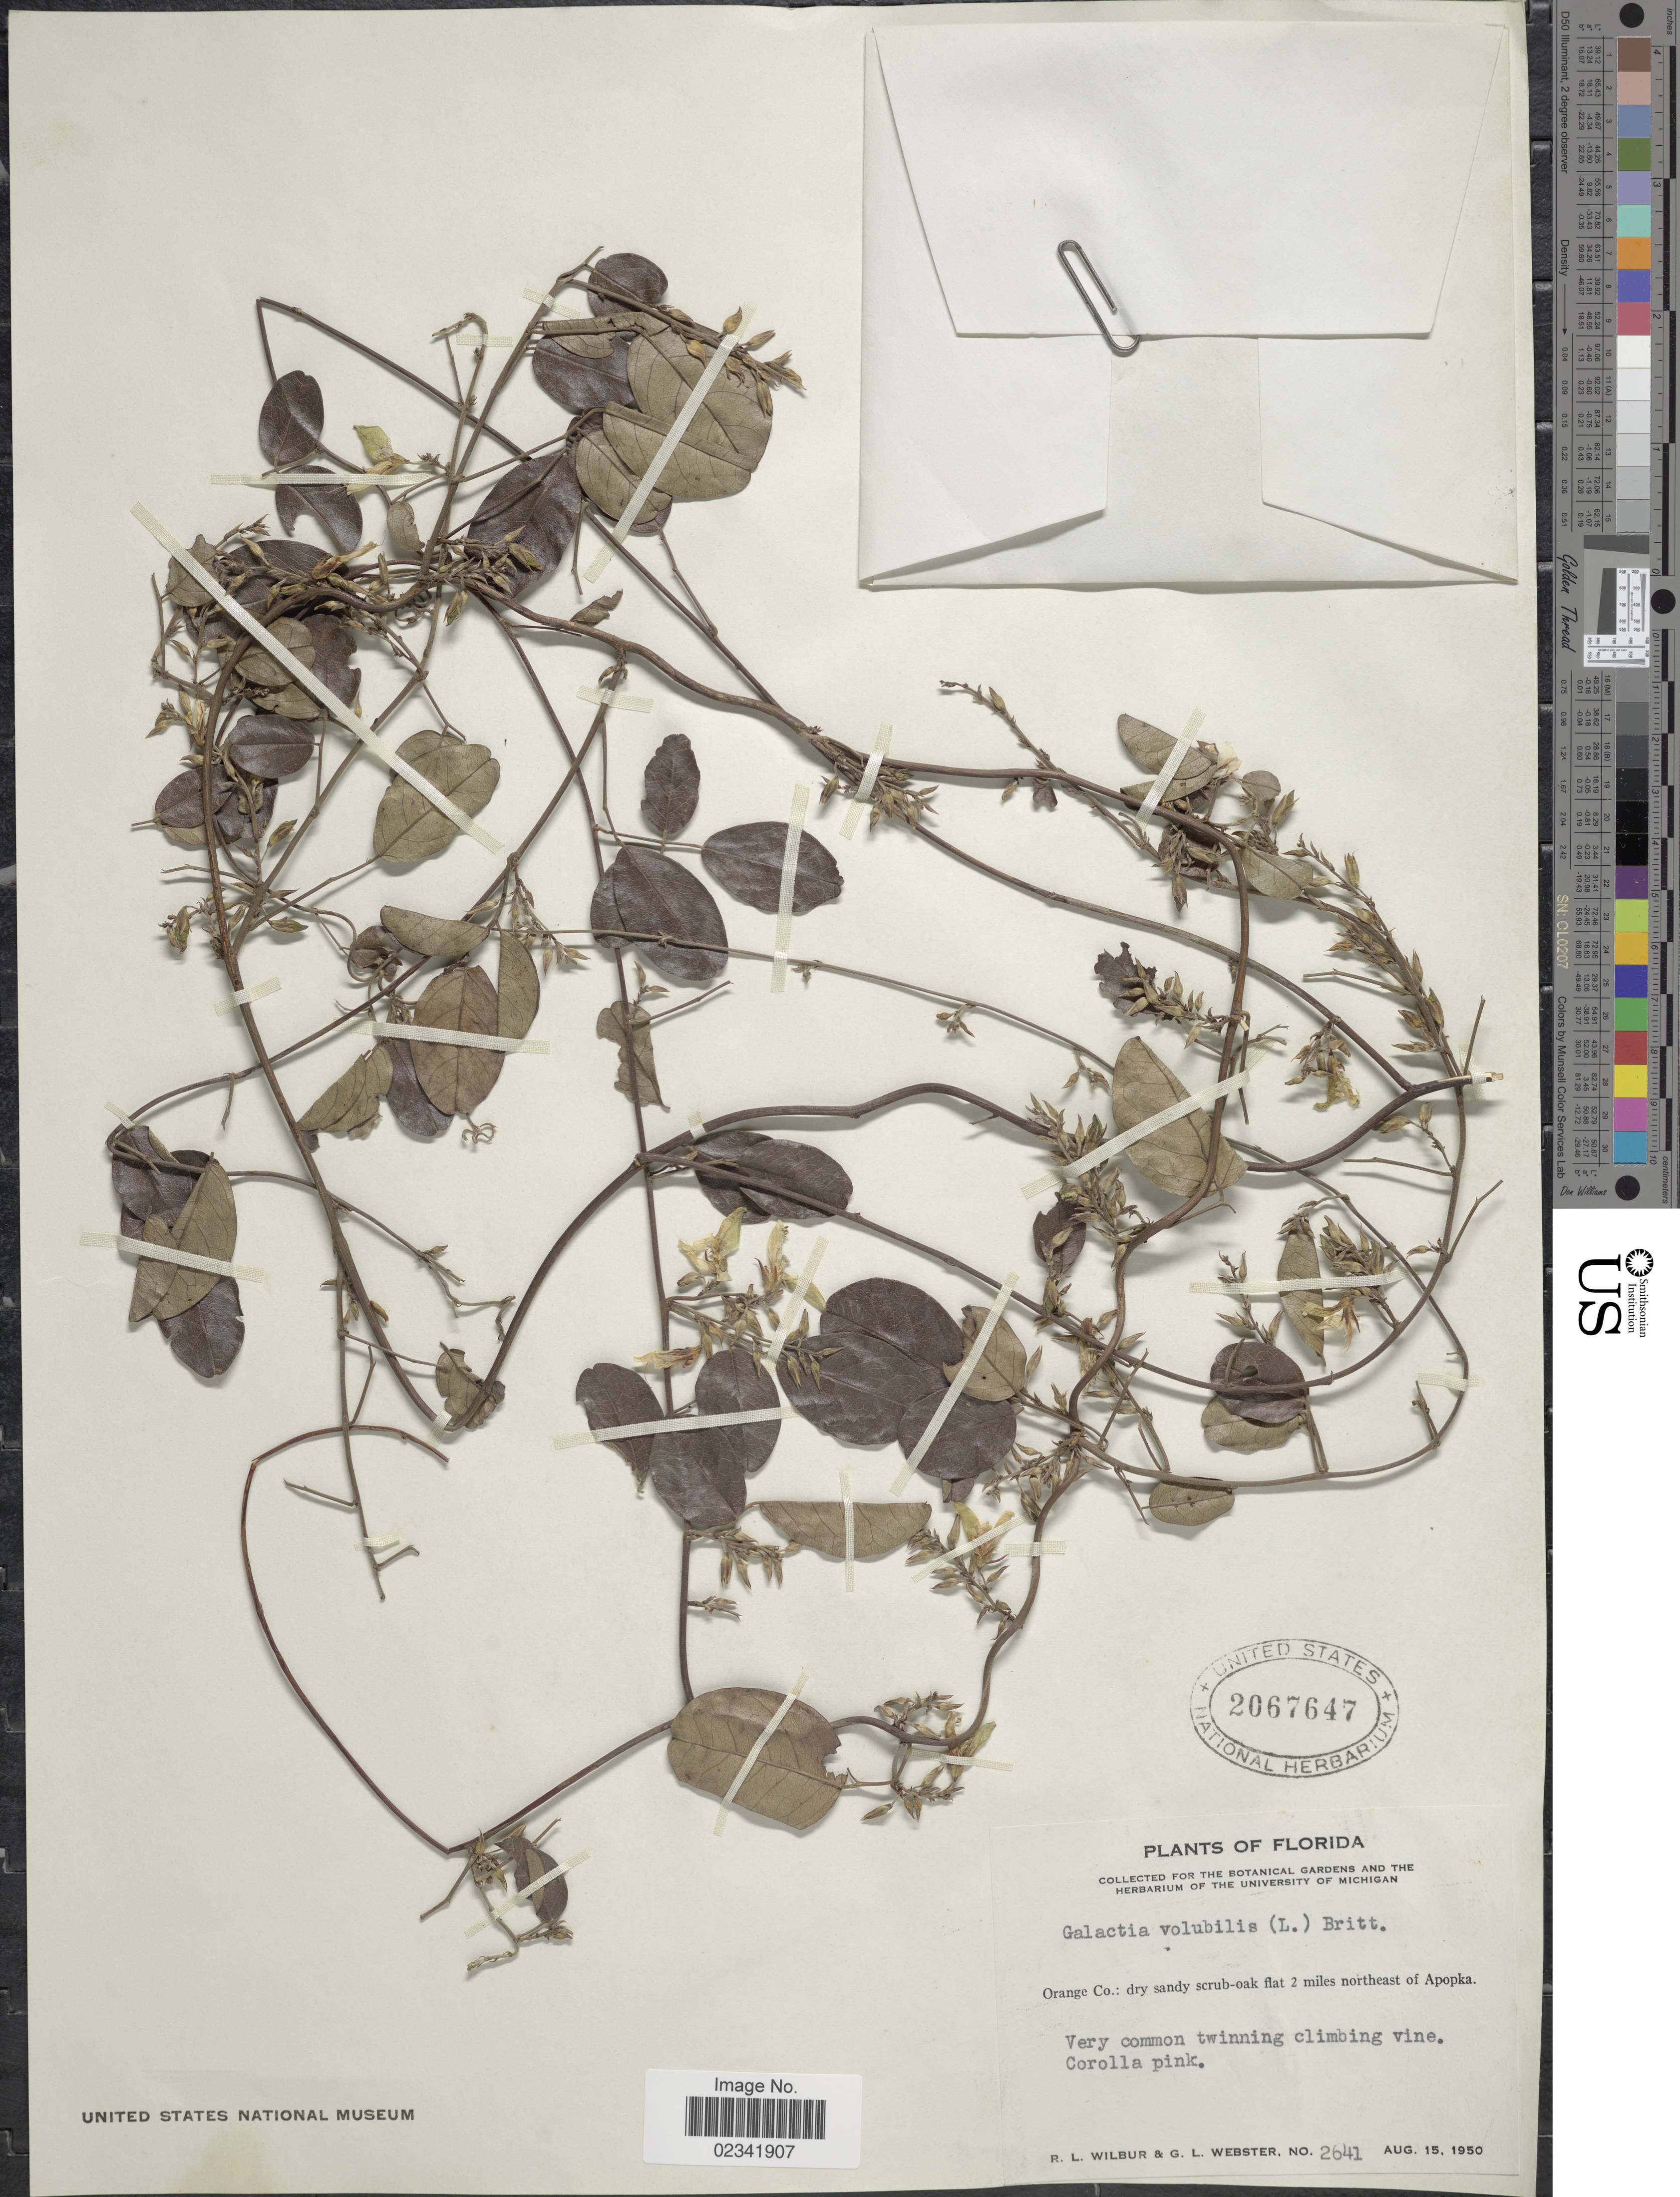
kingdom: Plantae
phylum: Tracheophyta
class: Magnoliopsida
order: Fabales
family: Fabaceae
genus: Galactia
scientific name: Galactia volubilis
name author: (L.) Britton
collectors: R. L. Wilbur & G. L. Webster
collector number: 2641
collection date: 1950-08-15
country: United States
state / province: Florida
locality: Orange Co.: dry sandy scrub-oak flat 2 miles northeast of Apopka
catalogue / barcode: US 2067647